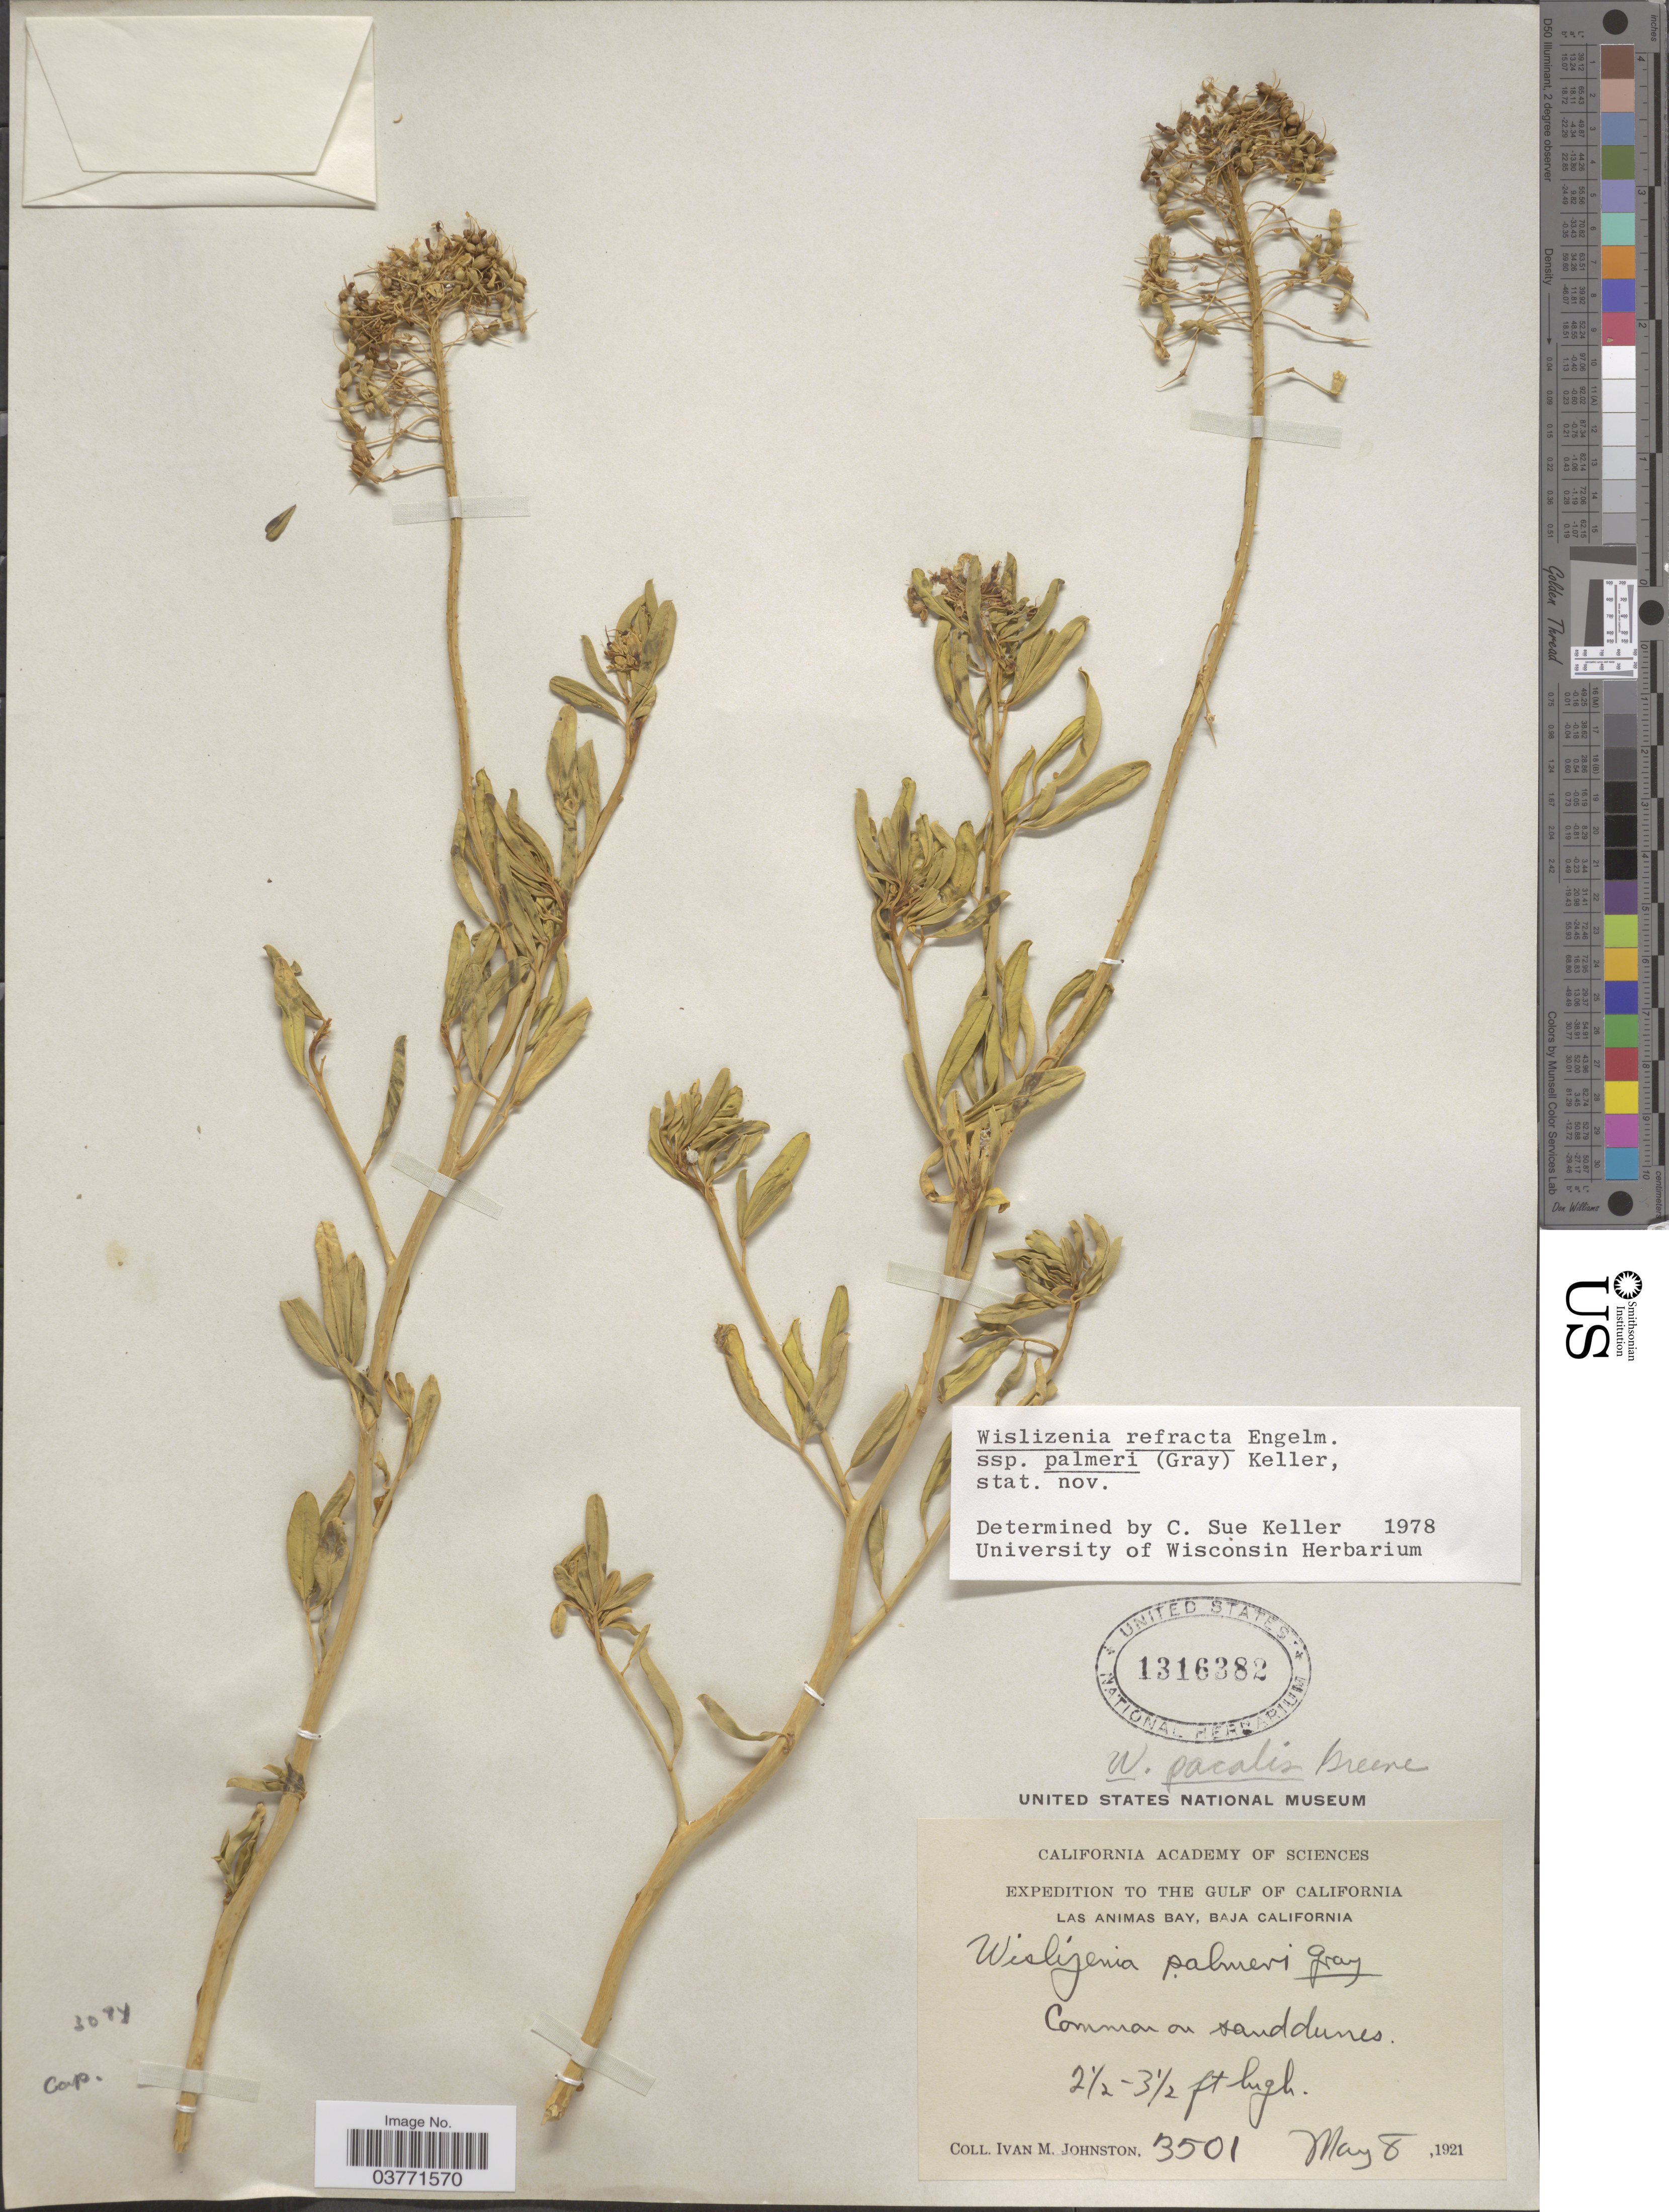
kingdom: Plantae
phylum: Tracheophyta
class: Magnoliopsida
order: Brassicales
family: Cleomaceae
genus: Cleomella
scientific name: Cleomella palmeri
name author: (A. Gray) J.C. Hall & Roalson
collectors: I.M. Johnston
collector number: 3501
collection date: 1921-05-08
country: Mexico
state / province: Baja California Norte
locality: The Gulf of California. Las Animas Bay.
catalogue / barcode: US 1316382